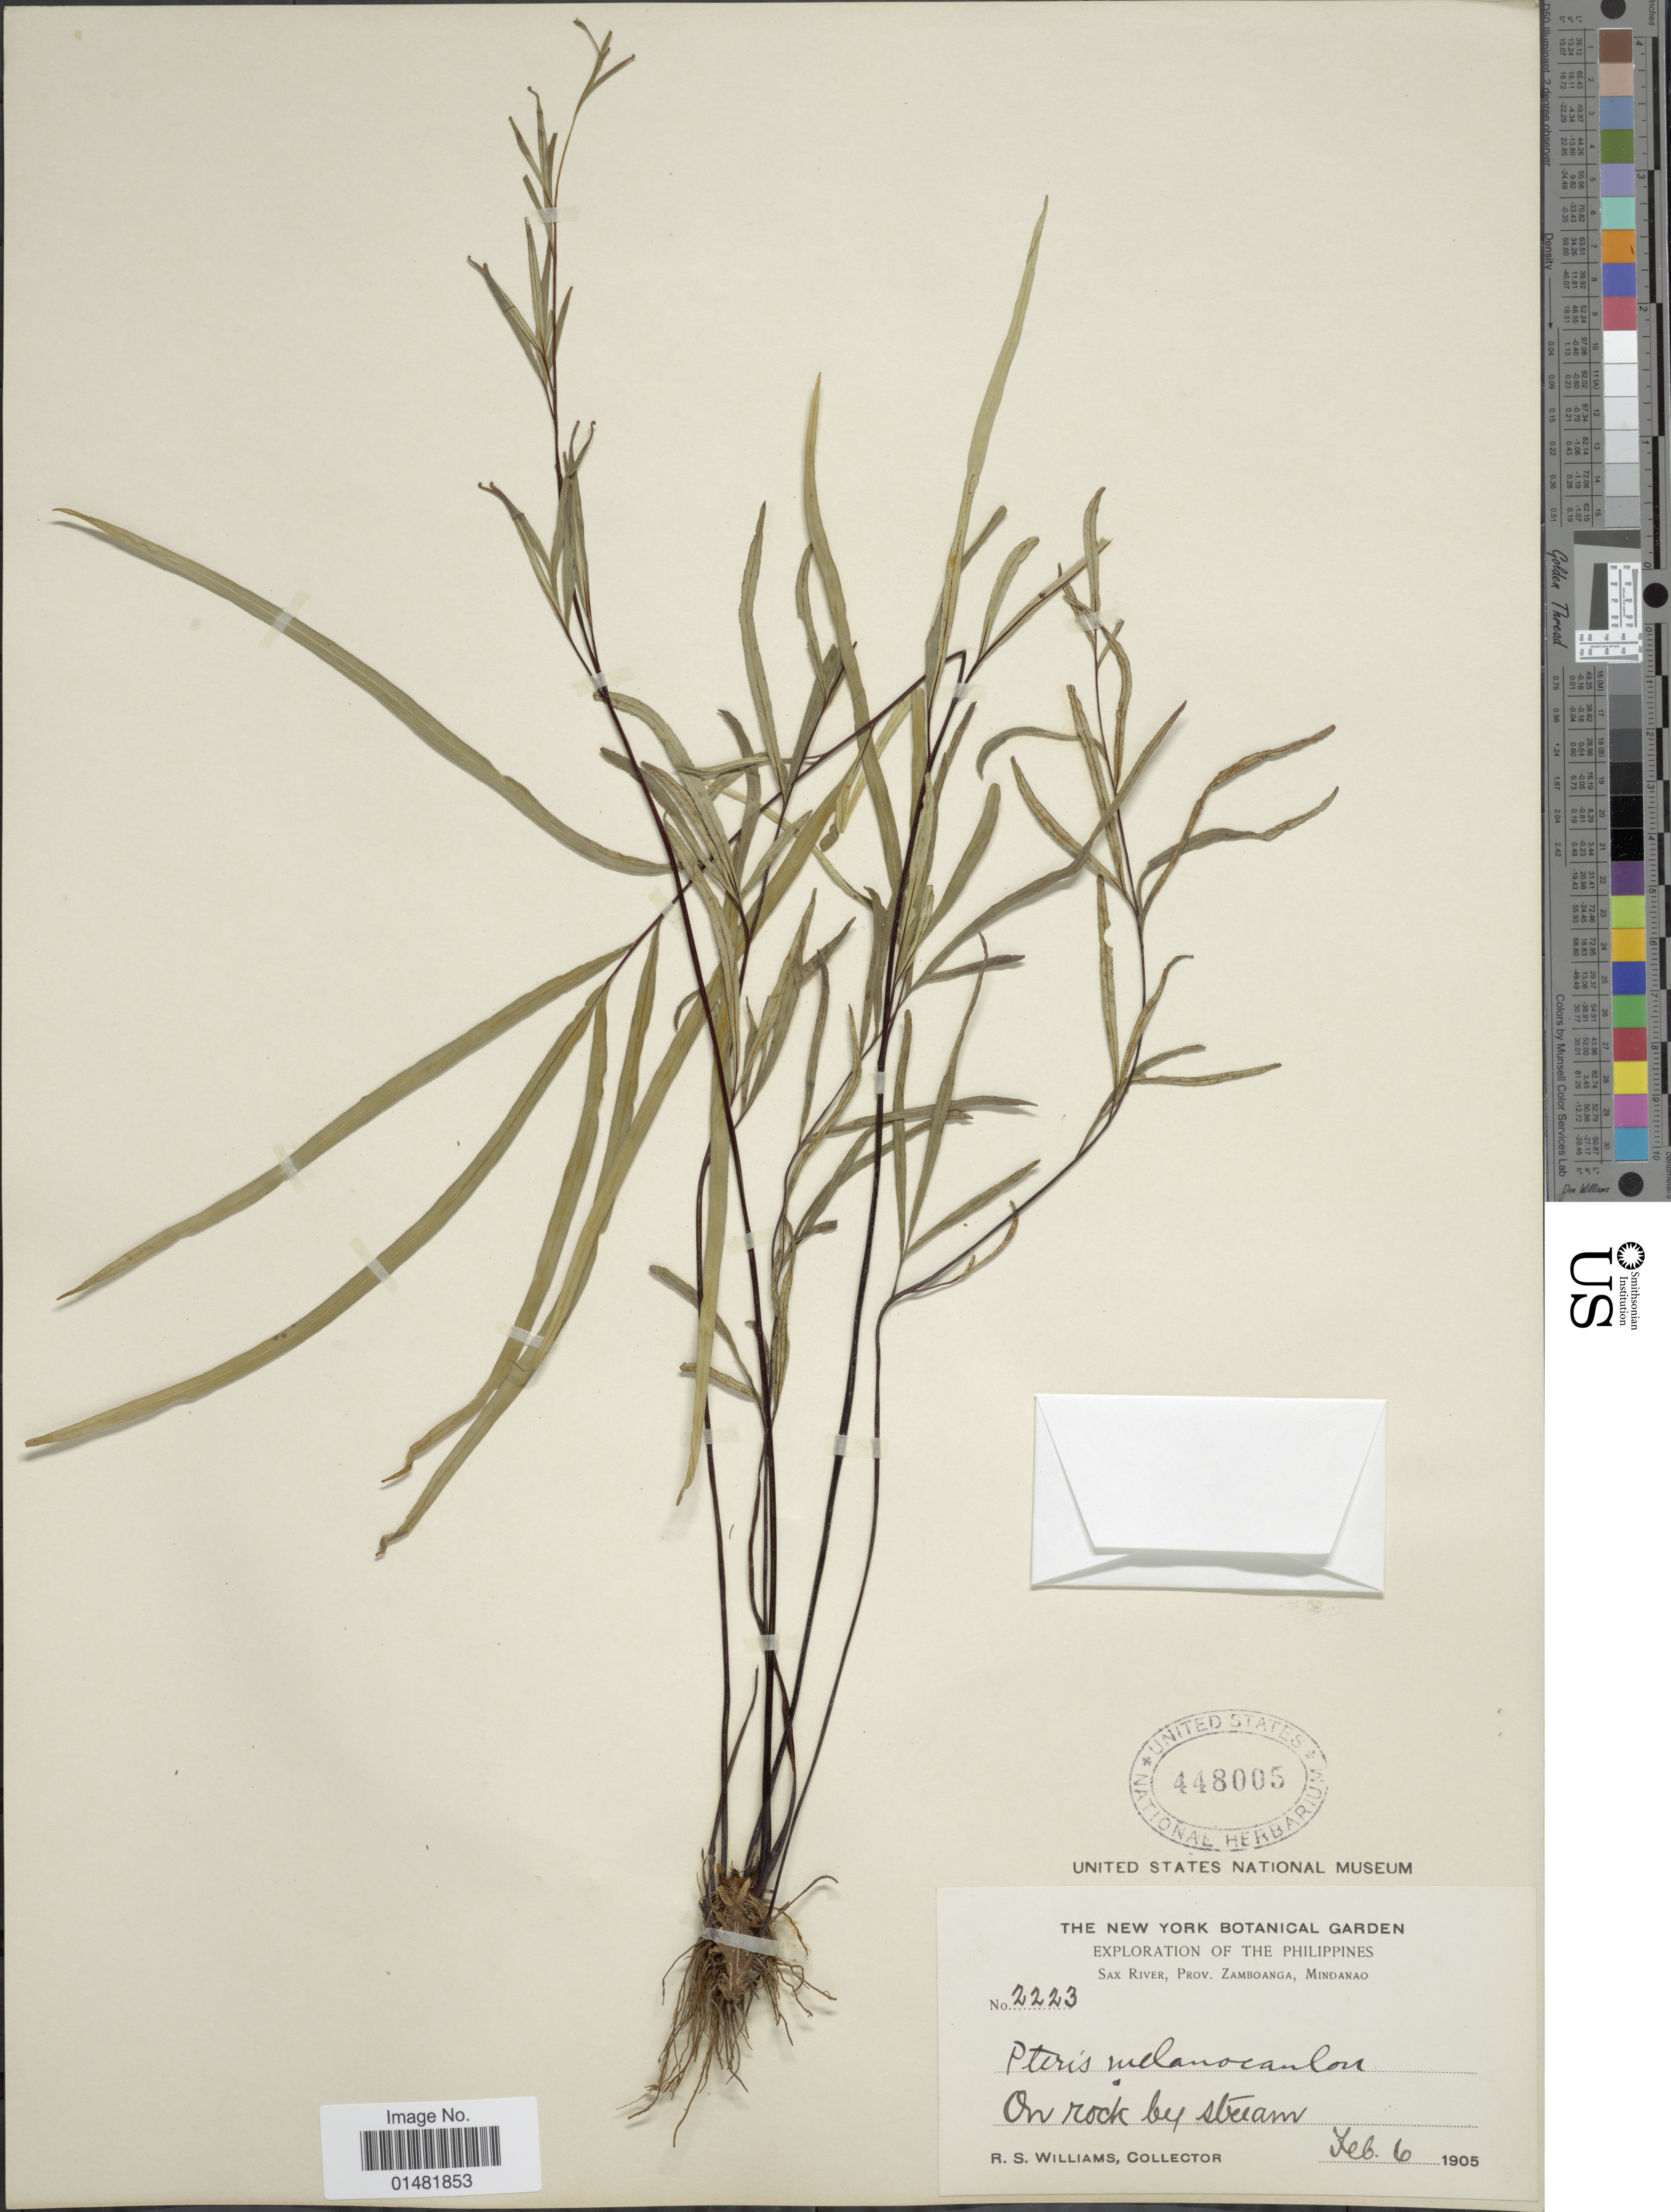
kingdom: Plantae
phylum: Tracheophyta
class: Polypodiopsida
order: Polypodiales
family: Pteridaceae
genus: Pteris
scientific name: Pteris melanocaulon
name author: Fée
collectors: R. S. Williams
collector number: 2223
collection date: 1905-02-06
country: Philippines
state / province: Zamboanga Peninsula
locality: Sax River, Mindanao. On rock by stream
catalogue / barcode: US 448005